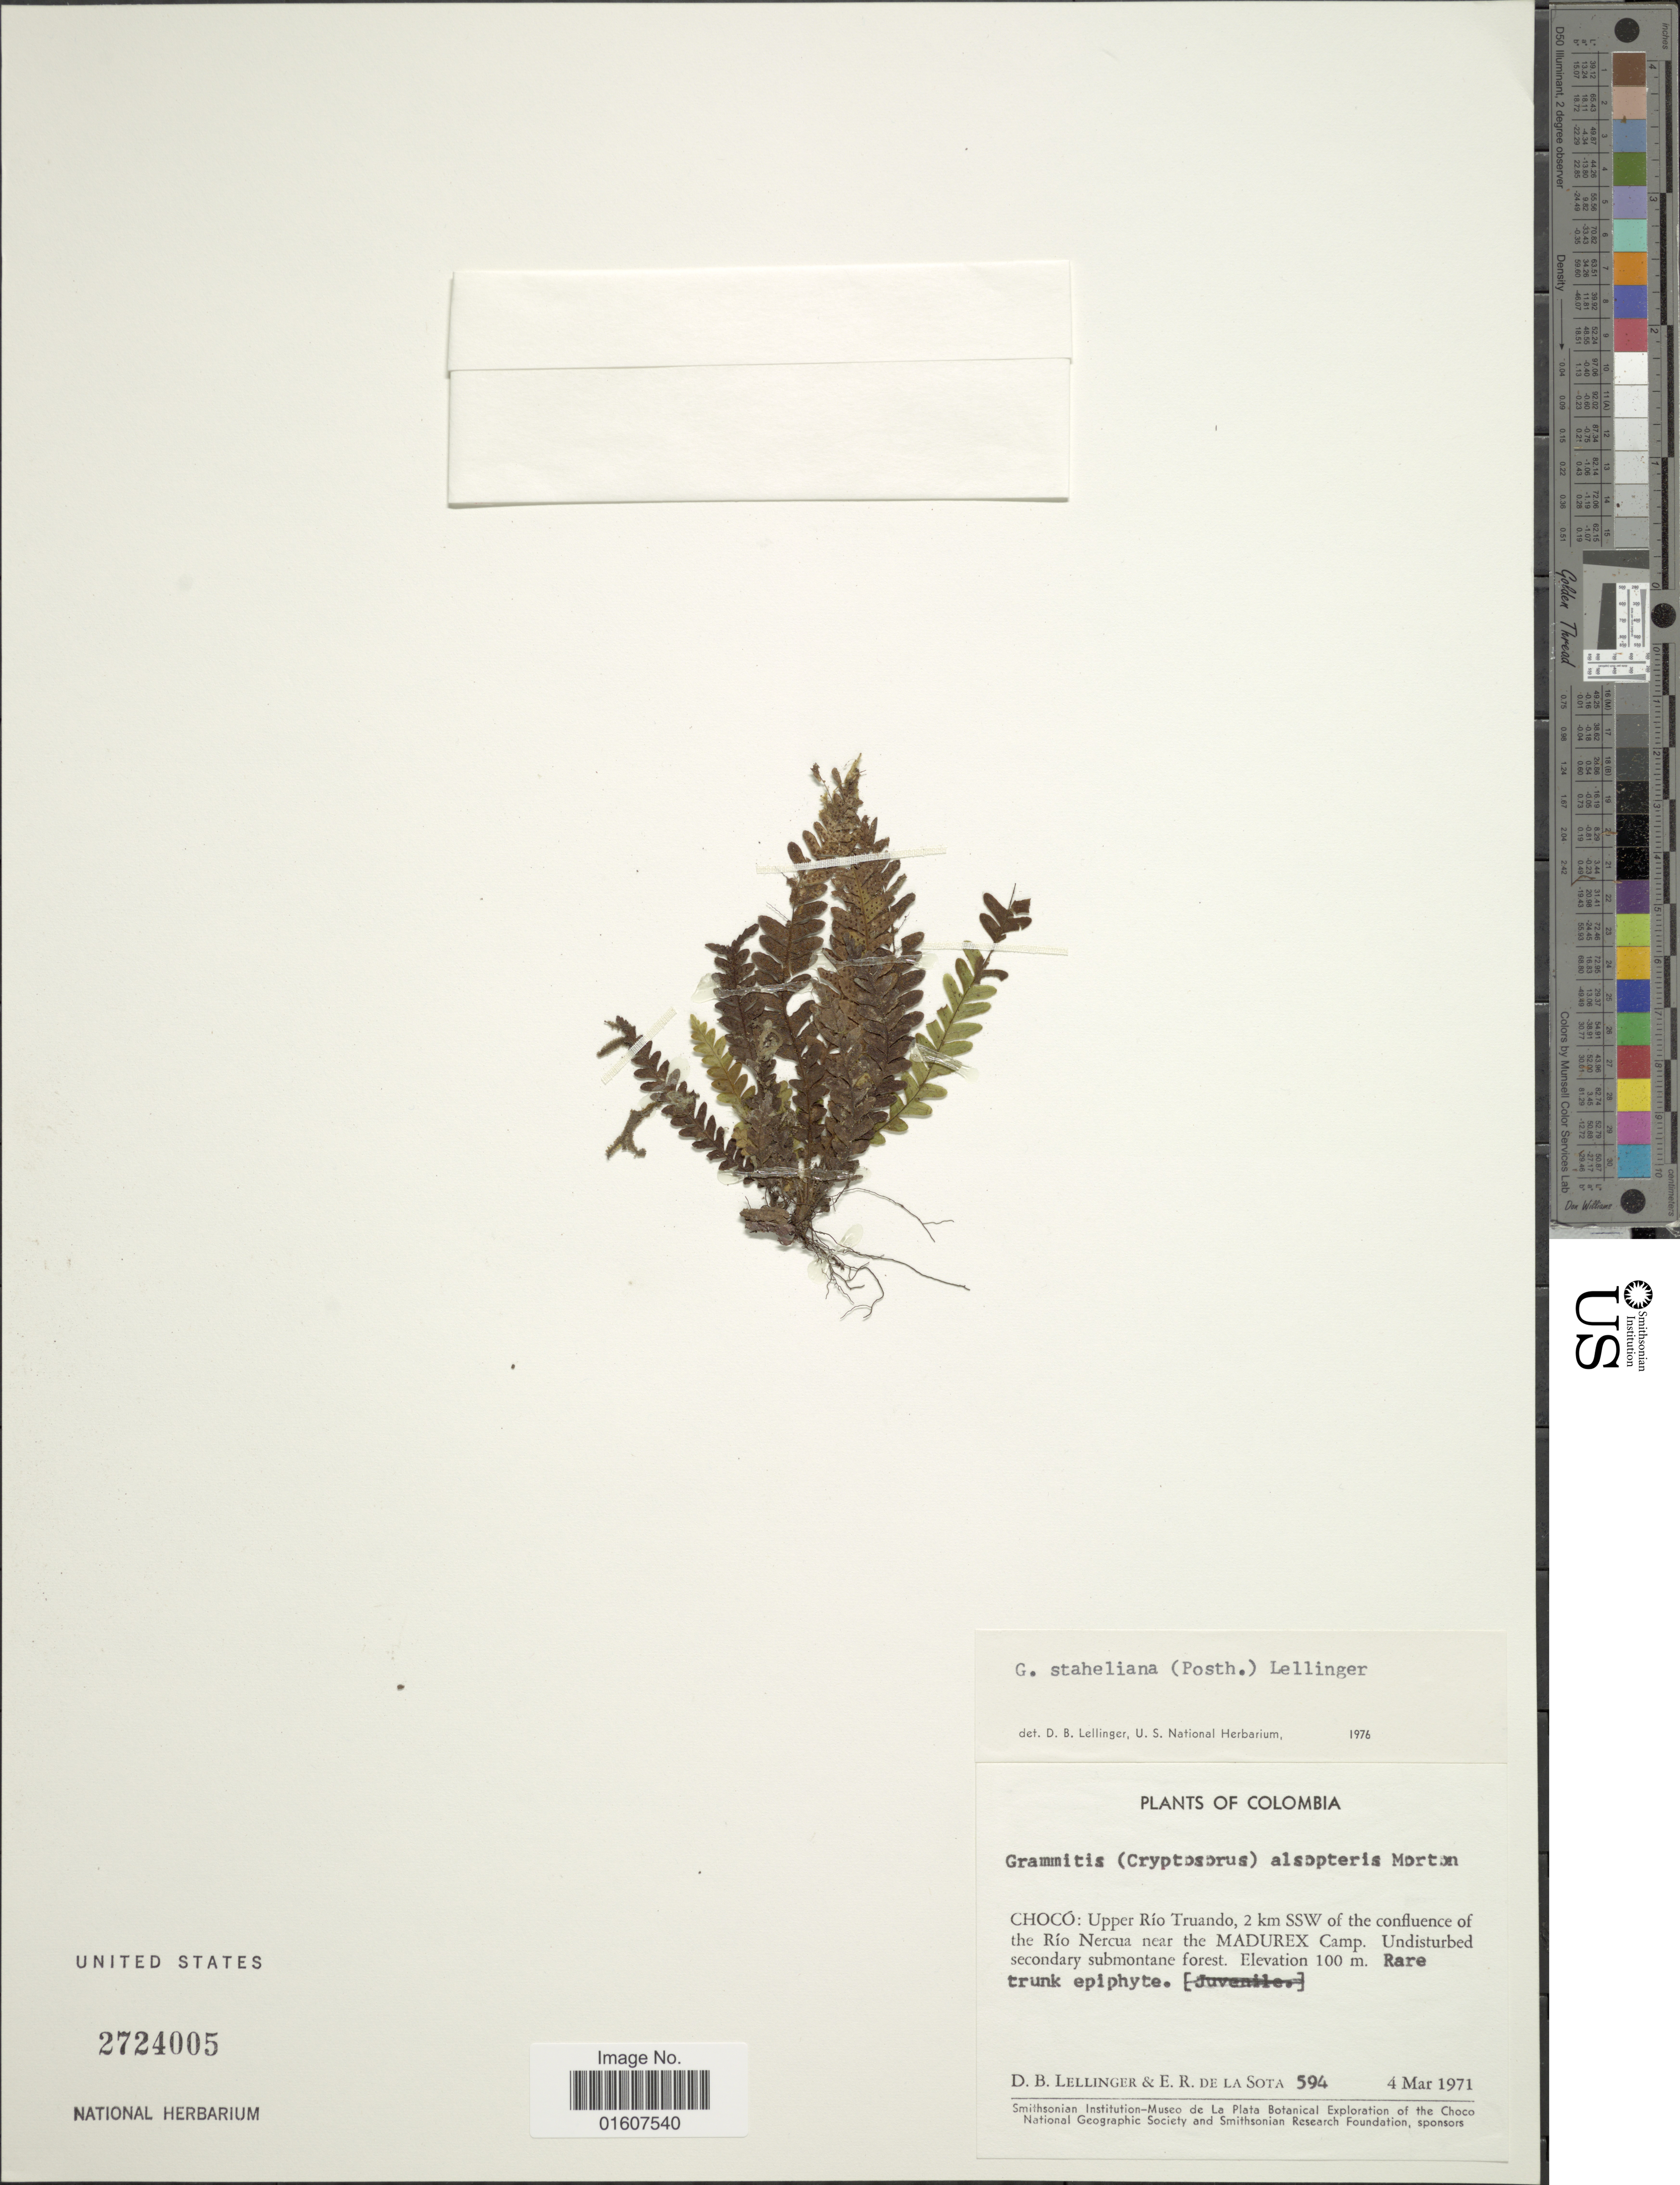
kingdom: Plantae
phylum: Tracheophyta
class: Polypodiopsida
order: Polypodiales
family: Polypodiaceae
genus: Terpsichore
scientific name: Terpsichore staheliana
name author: (Posth.) A.R. Sm.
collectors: D. B. Lellinger & E. R. de la Sota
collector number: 594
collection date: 1971-03-04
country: Colombia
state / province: Chocó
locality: Upper Río Truando, 2 km SSW of the confluence of the Río Nercua near the MADUREX Camp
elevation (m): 100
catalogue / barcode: US 2724005